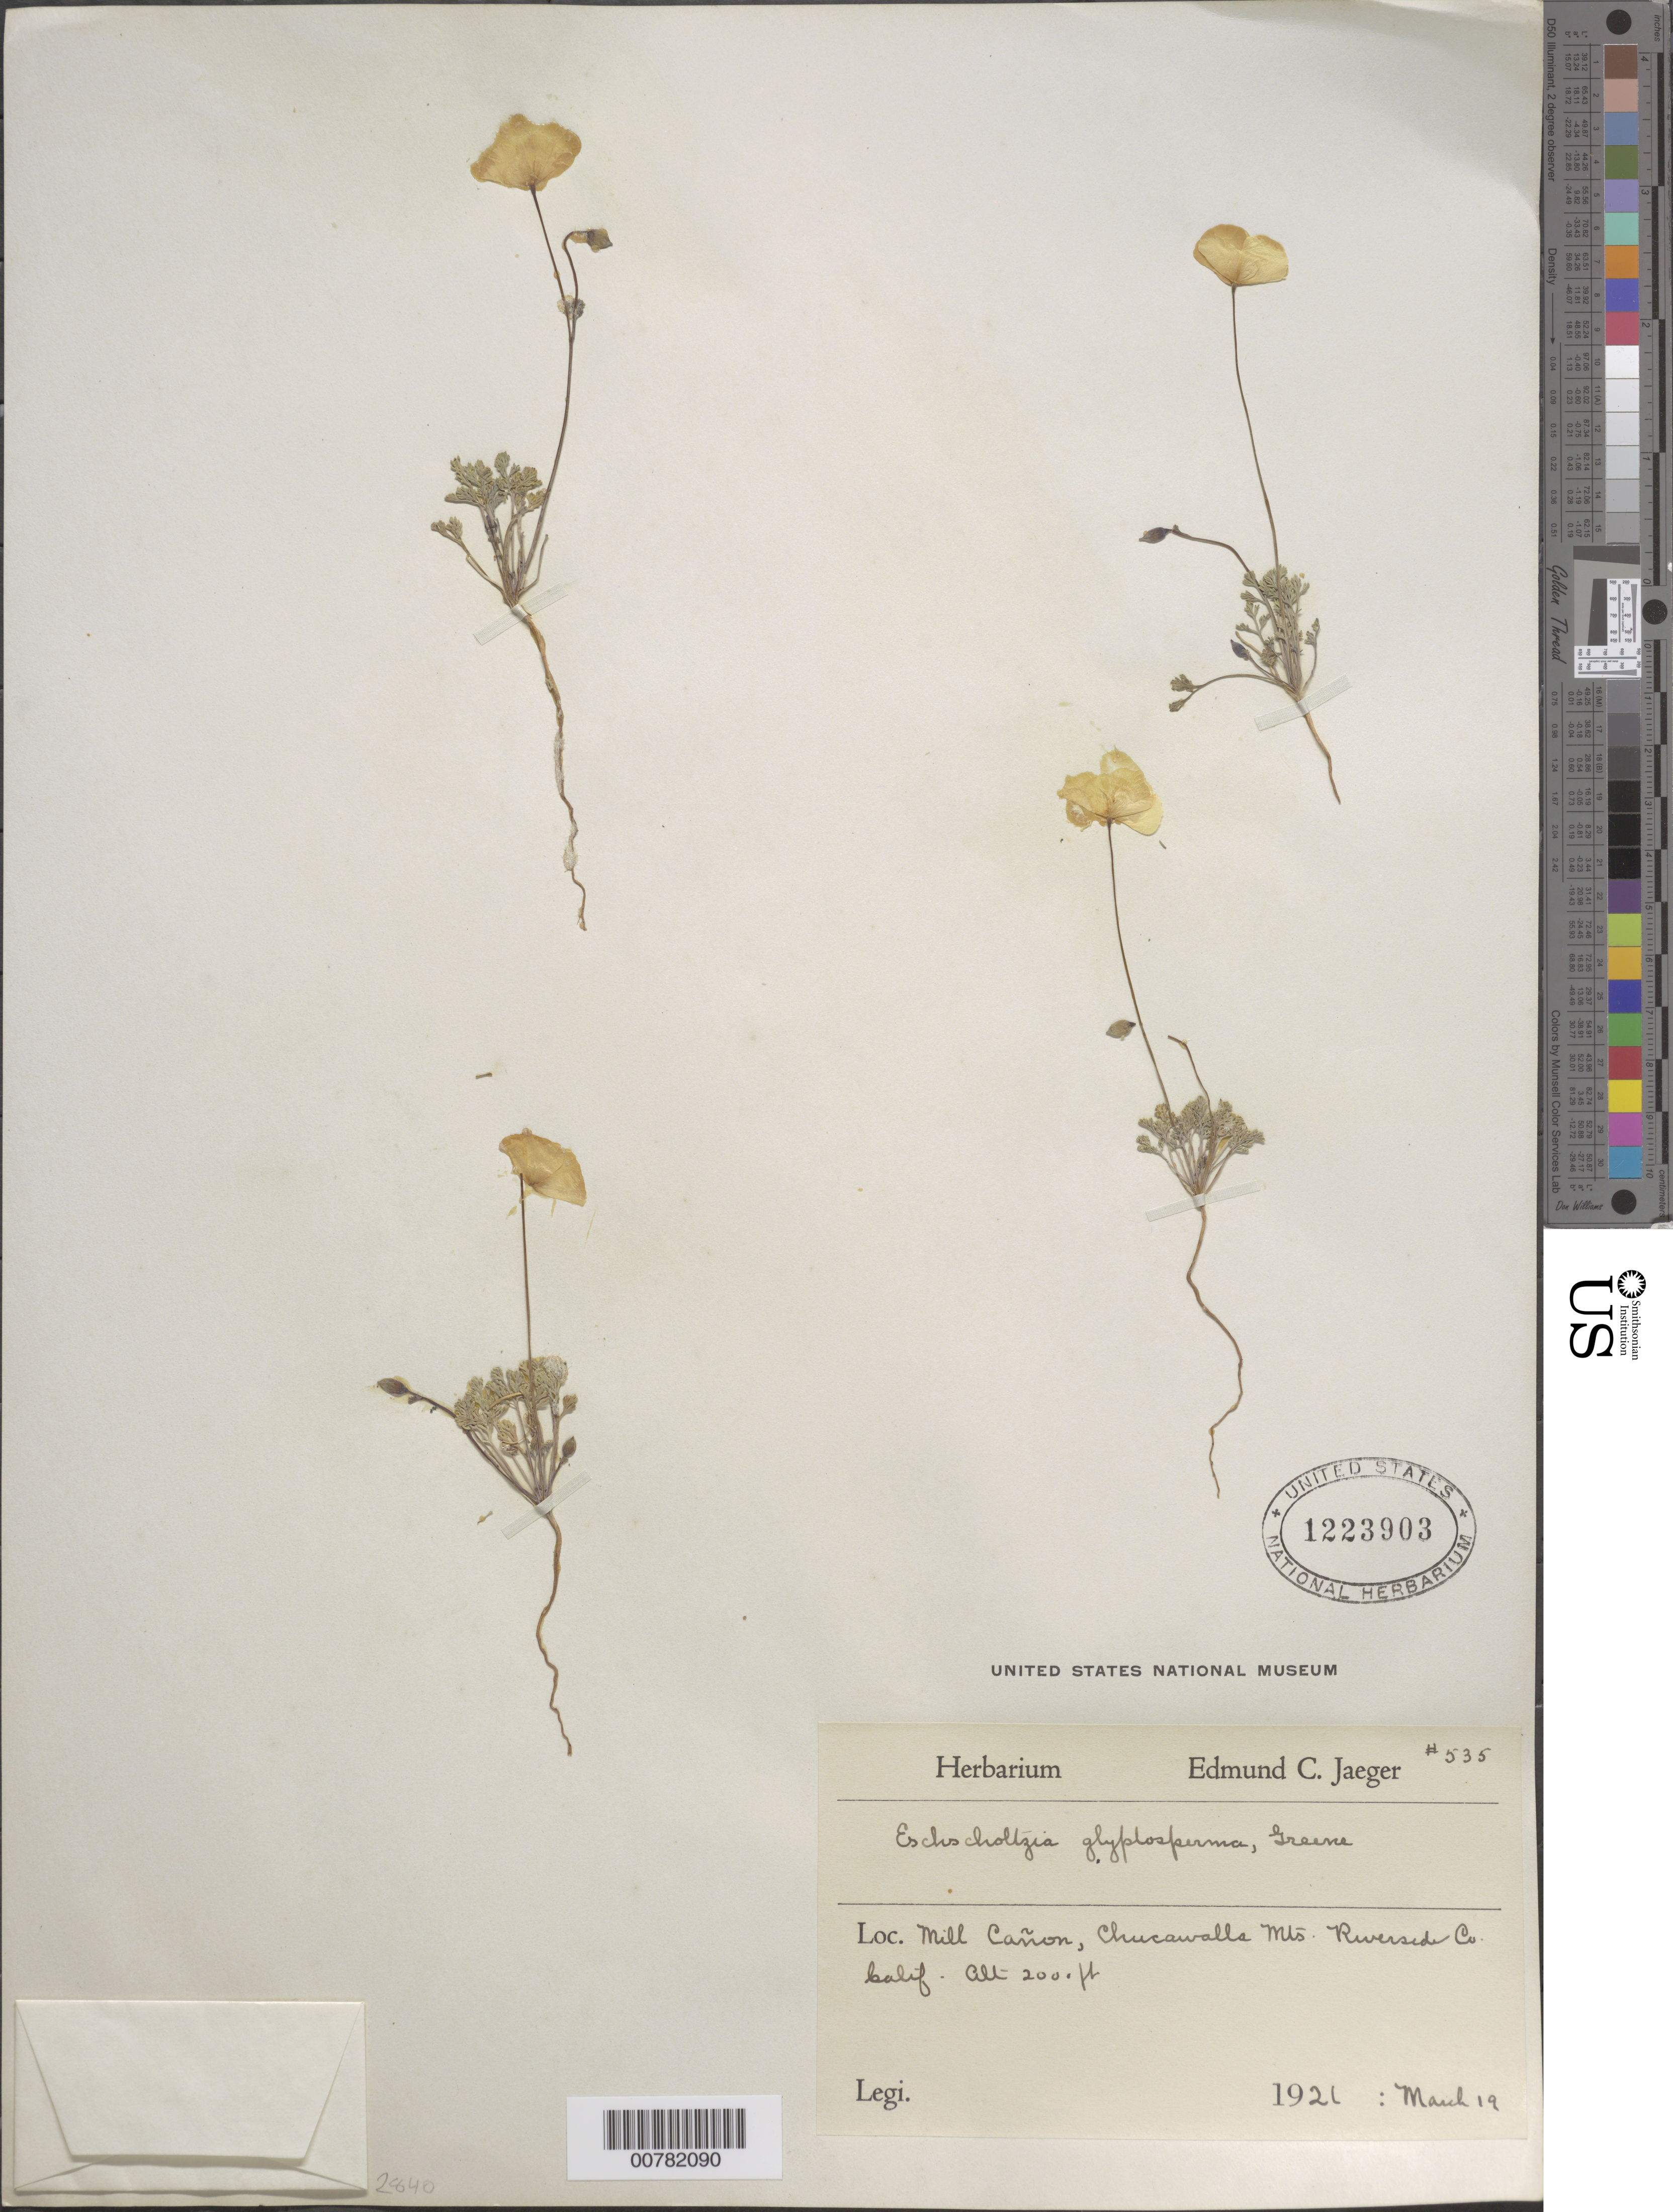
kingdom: Plantae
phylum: Tracheophyta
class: Magnoliopsida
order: Ranunculales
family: Papaveraceae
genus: Eschscholzia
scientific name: Eschscholzia glyptosperma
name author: Greene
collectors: ex herb. E.C. Jaeger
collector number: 535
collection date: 1921-03-19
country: United States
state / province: California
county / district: Riverside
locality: Mill Cañon, Chucawalla Mts. Riverside Co.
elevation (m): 610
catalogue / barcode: US 1223903